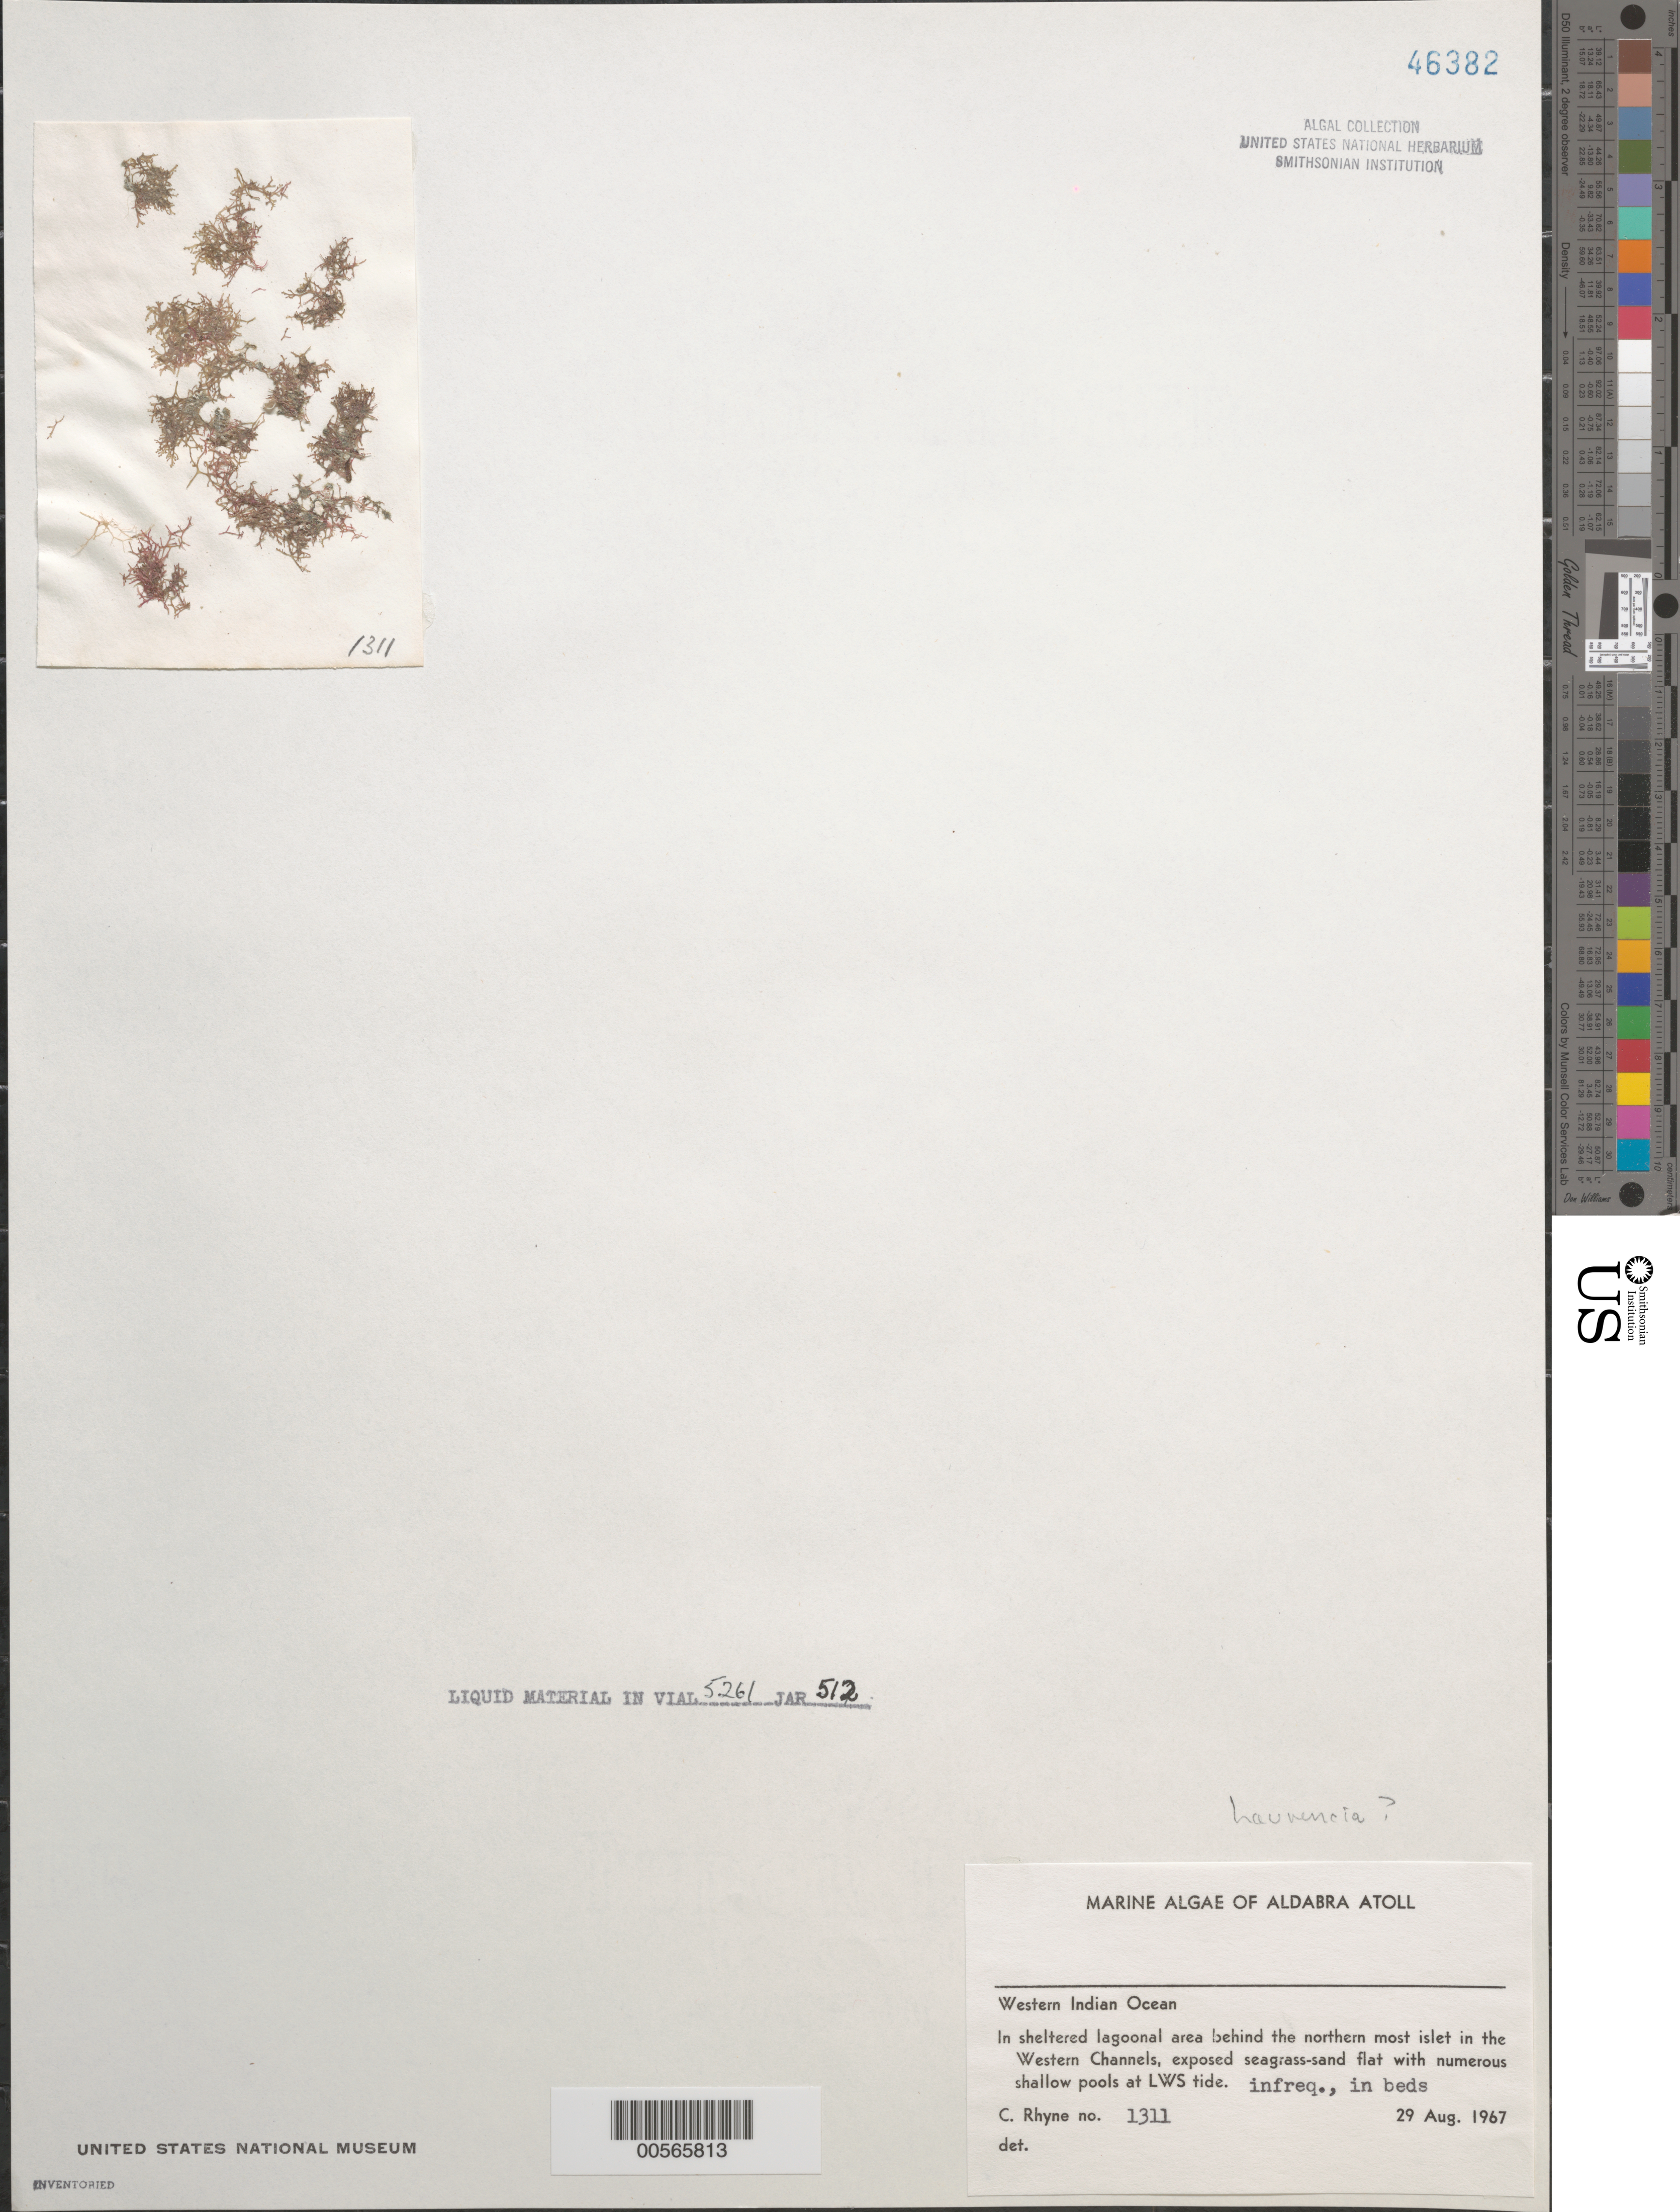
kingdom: Plantae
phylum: Rhodophyta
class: Florideophyceae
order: Ceramiales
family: Rhodomelaceae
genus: Laurencia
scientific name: Laurencia sp.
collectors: C. Rhyne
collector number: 1311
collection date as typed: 29 Aug 1967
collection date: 1967-08-29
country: Seychelles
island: Aldabra Atoll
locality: Western Channels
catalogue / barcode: US 46382